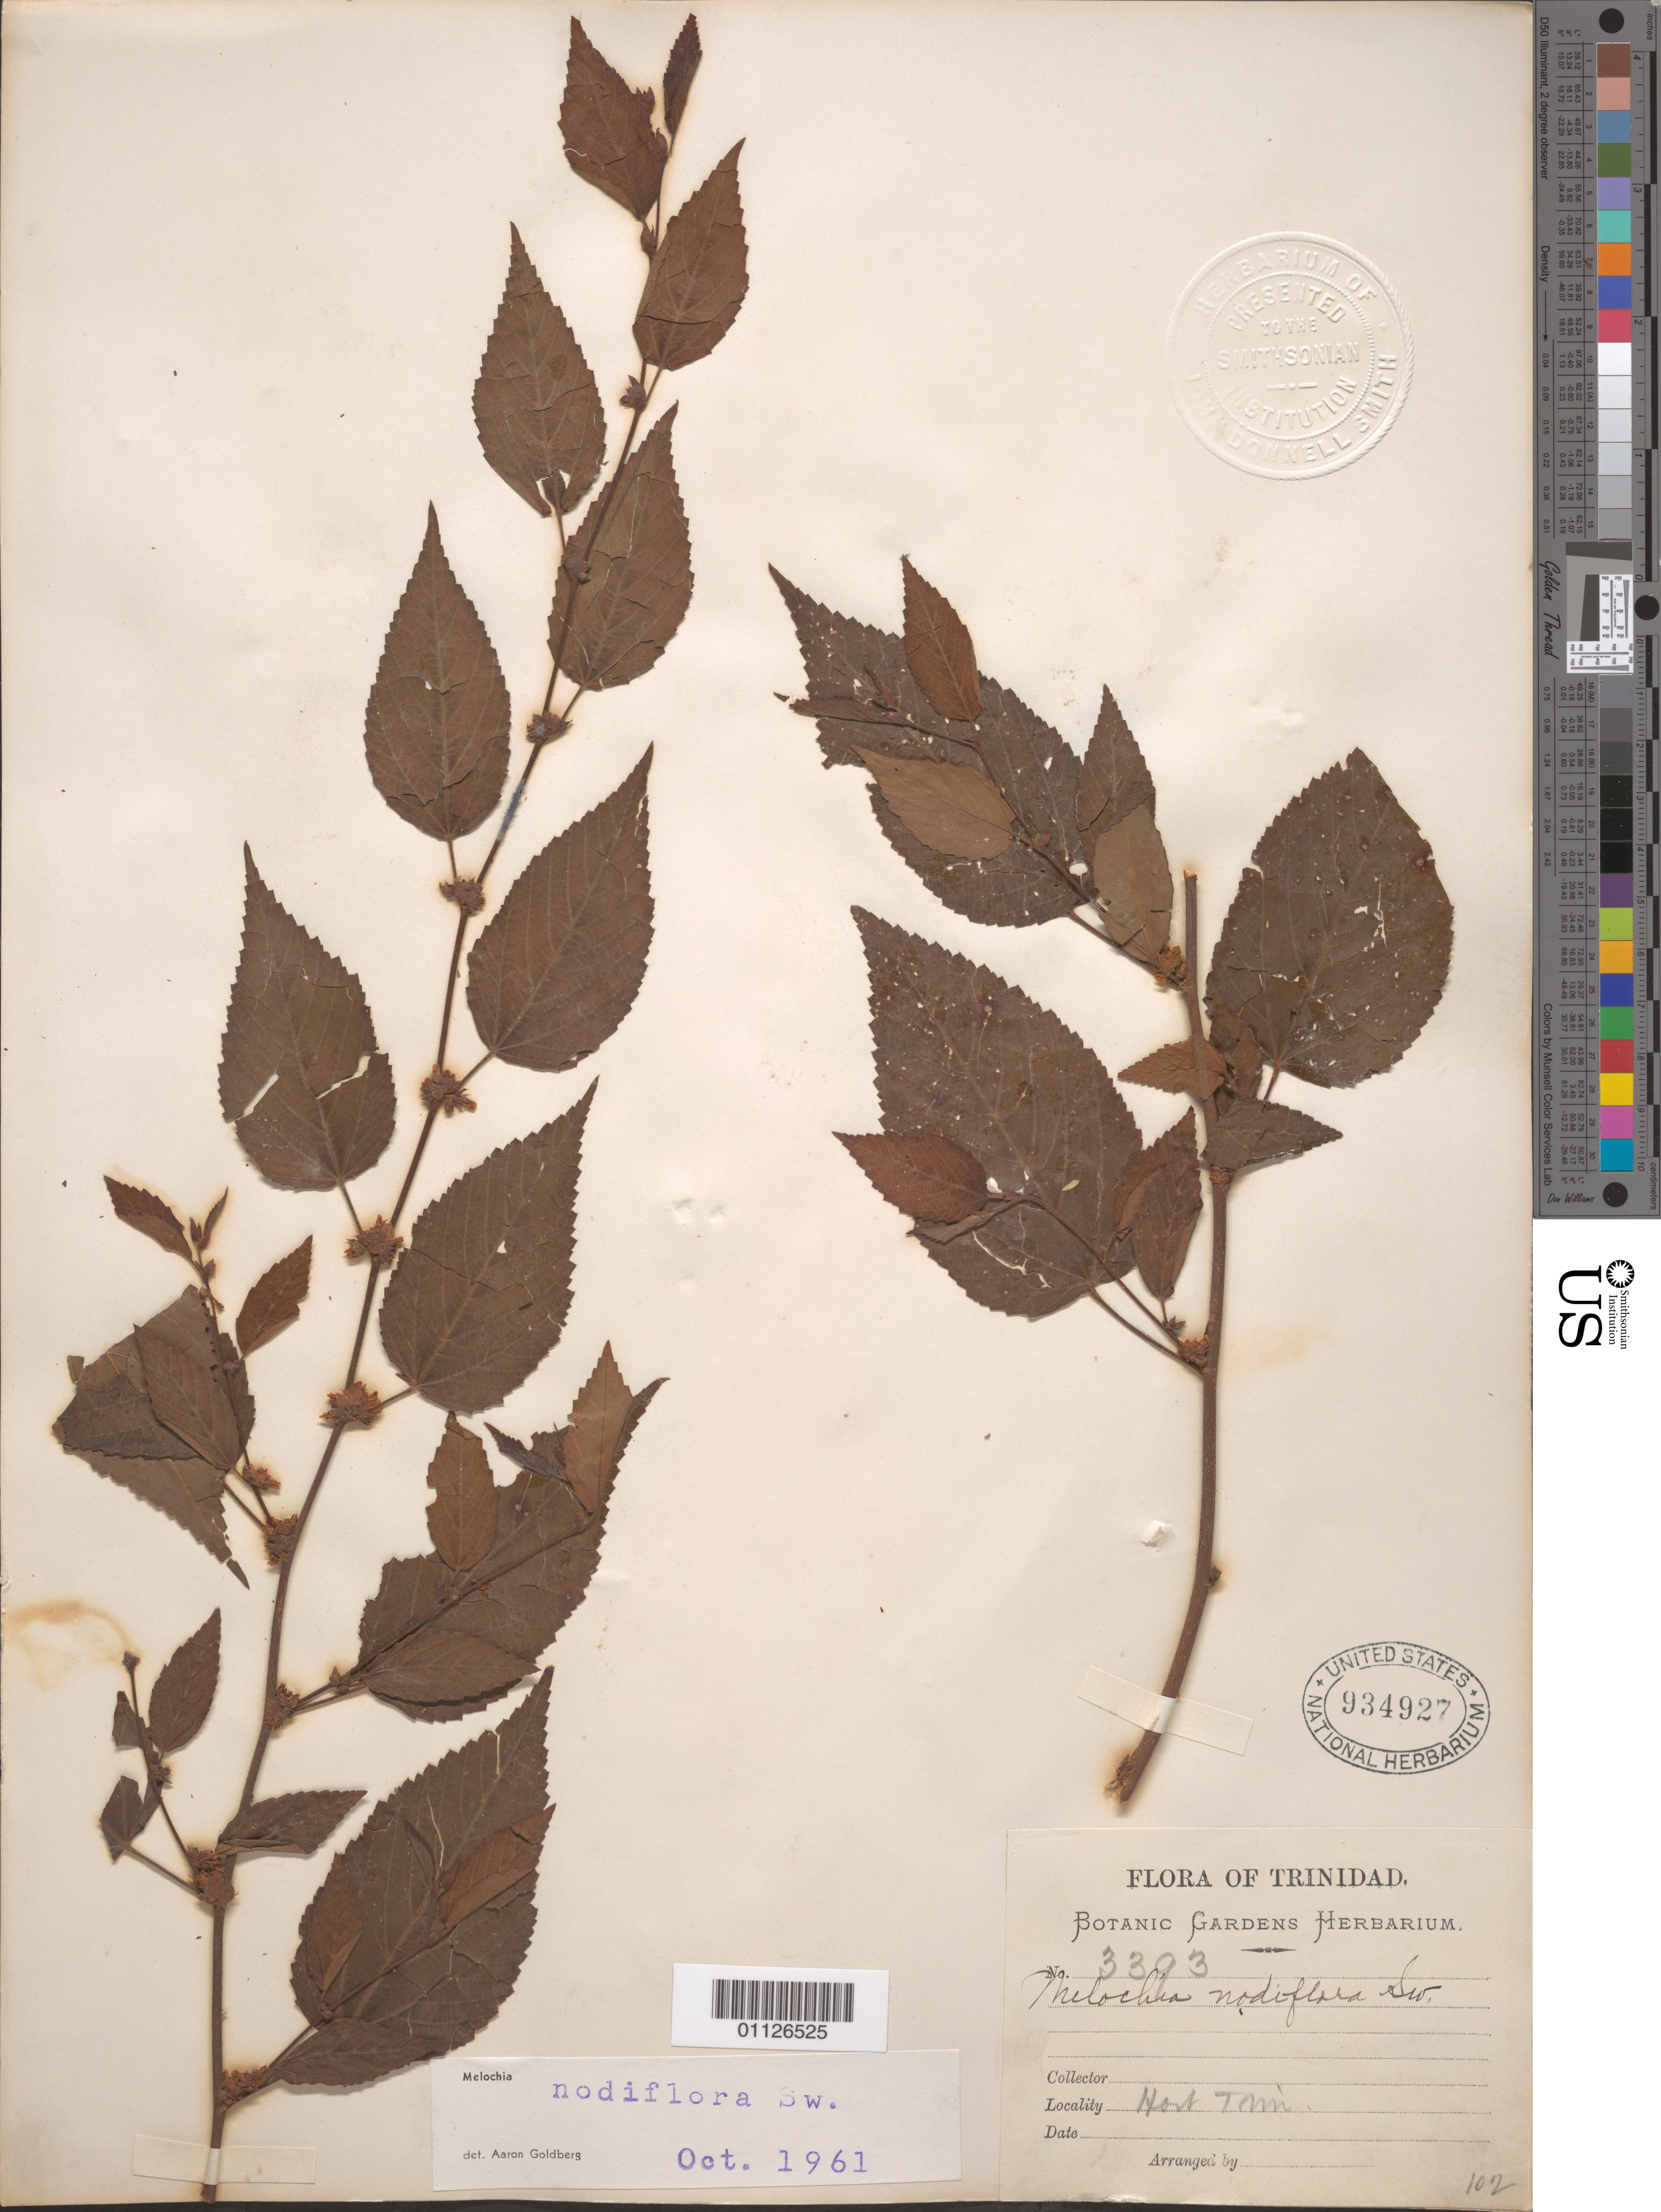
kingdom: Plantae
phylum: Tracheophyta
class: Magnoliopsida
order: Malvales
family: Malvaceae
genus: Melochia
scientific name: Melochia nodiflora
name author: Sw.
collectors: Botanic Gardens Herbarium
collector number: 3393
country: Trinidad and Tobago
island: Trinidad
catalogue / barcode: US 934927